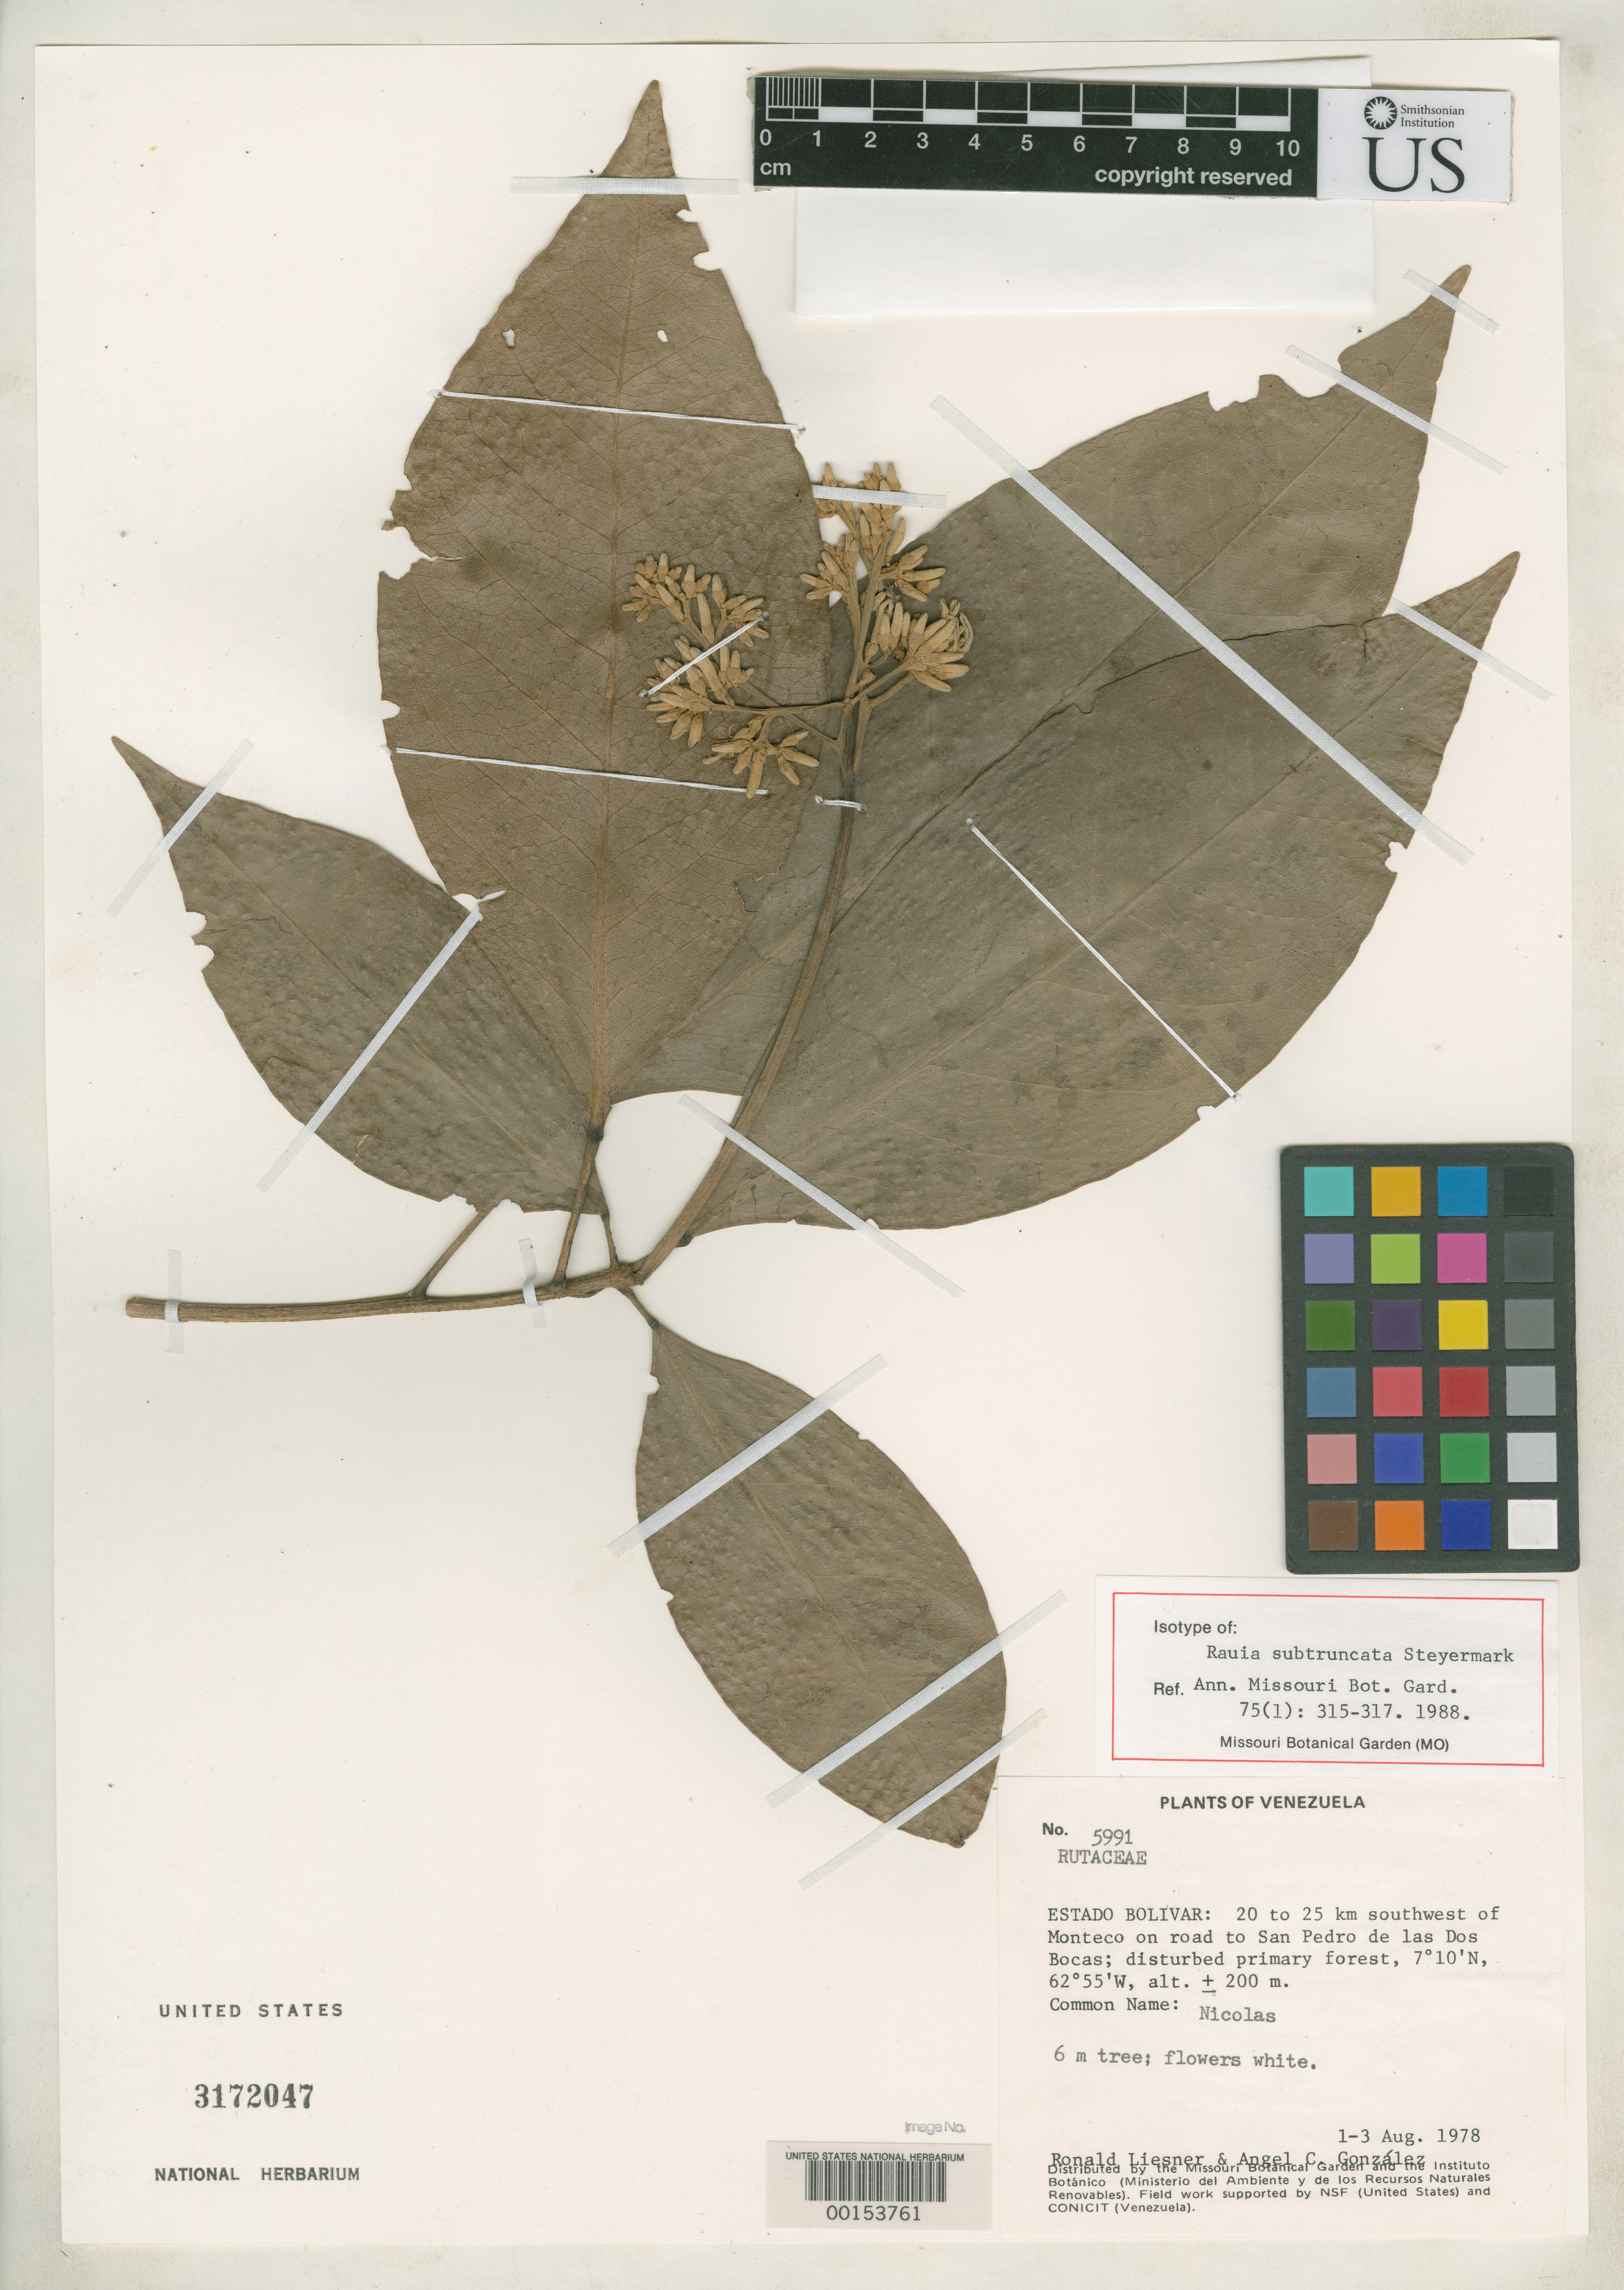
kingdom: Plantae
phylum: Tracheophyta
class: Magnoliopsida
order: Sapindales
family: Rutaceae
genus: Rauia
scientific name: Rauia subtruncata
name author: Steyerm.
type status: Isotype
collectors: R. L. Liesner & A. C. González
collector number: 5991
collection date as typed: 01 Aug 1978 to 03 Aug 1978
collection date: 1978-08-01/1978-08-03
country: Venezuela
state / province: Bolivar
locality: Ca. 20 to 25 km SW of Montaco on road to San Pedro de las Dos Bocas.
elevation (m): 200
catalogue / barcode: US 3172047